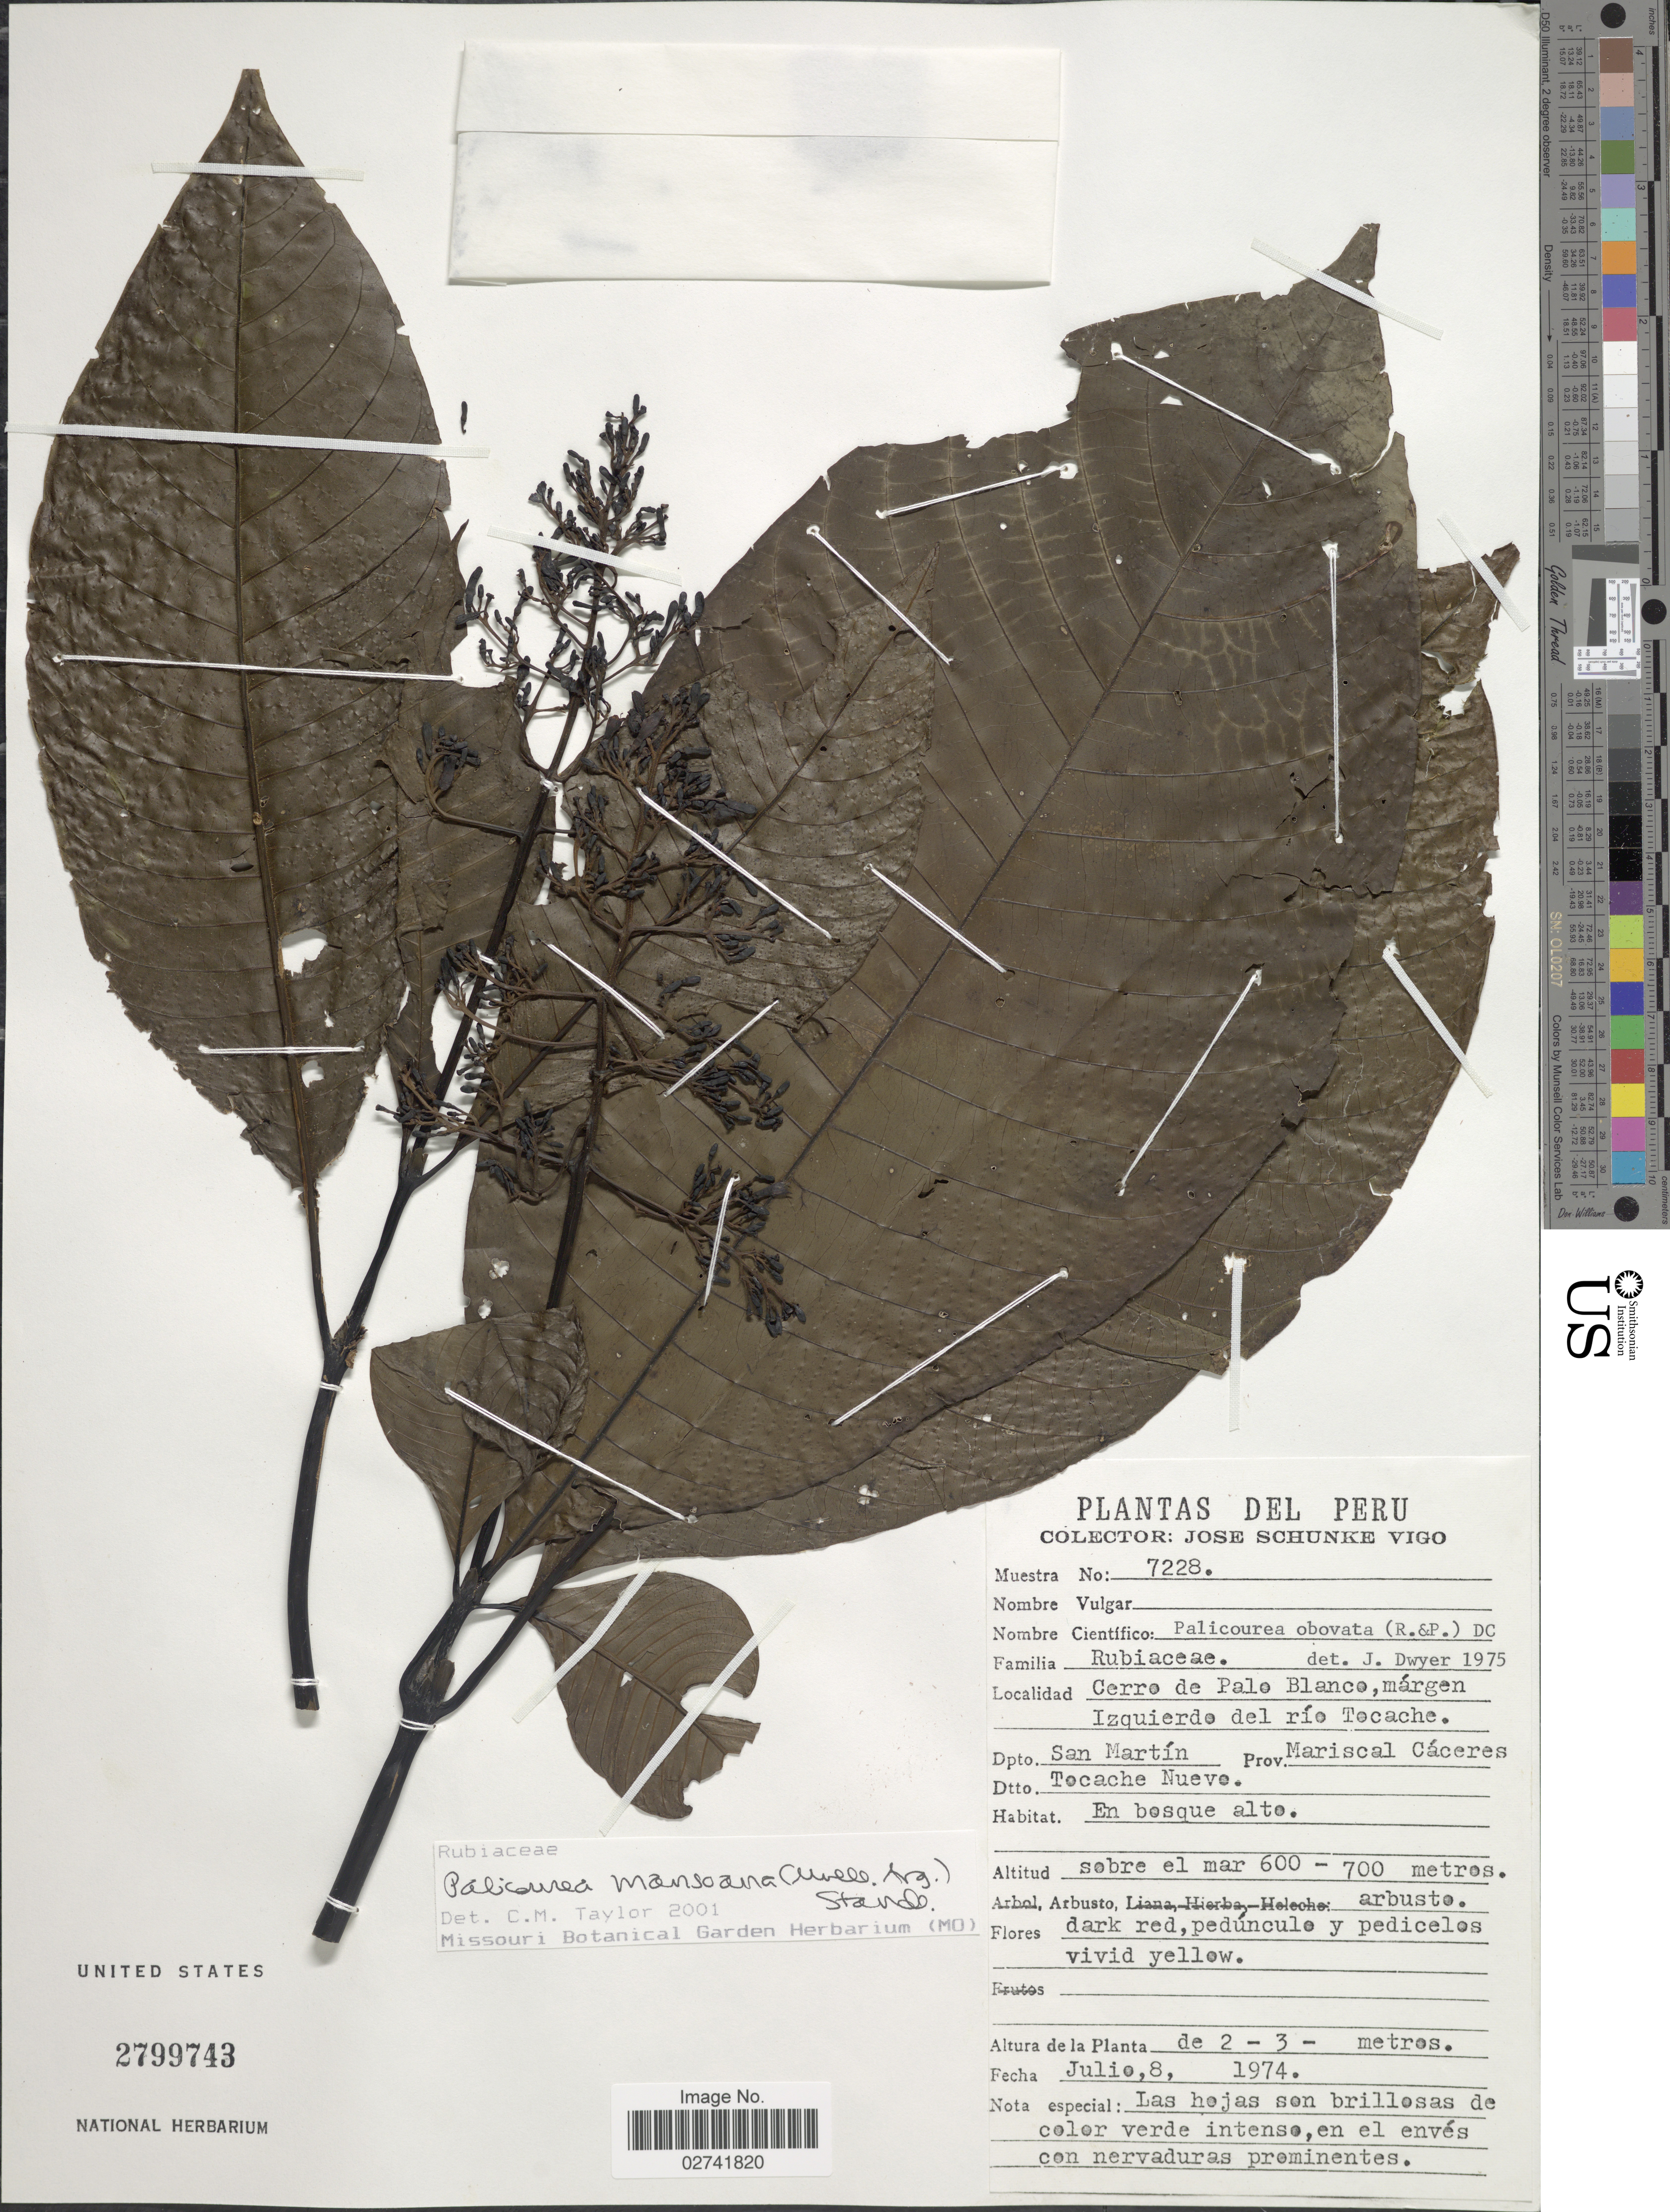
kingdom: Plantae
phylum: Tracheophyta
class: Magnoliopsida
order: Gentianales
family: Rubiaceae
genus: Palicourea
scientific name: Palicourea mansoana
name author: (Müll. Arg.) Standl.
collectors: J. Schunke Vigo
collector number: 7228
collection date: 1974-07-08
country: Peru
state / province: San Martín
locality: Cerro de Palo Blanco, margen Izquierda del rio Toache. Dpto. San Martin. Prov. Mariscal Cáceres. Dtto. Tocache Nuevo.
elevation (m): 600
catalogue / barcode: US 2799743